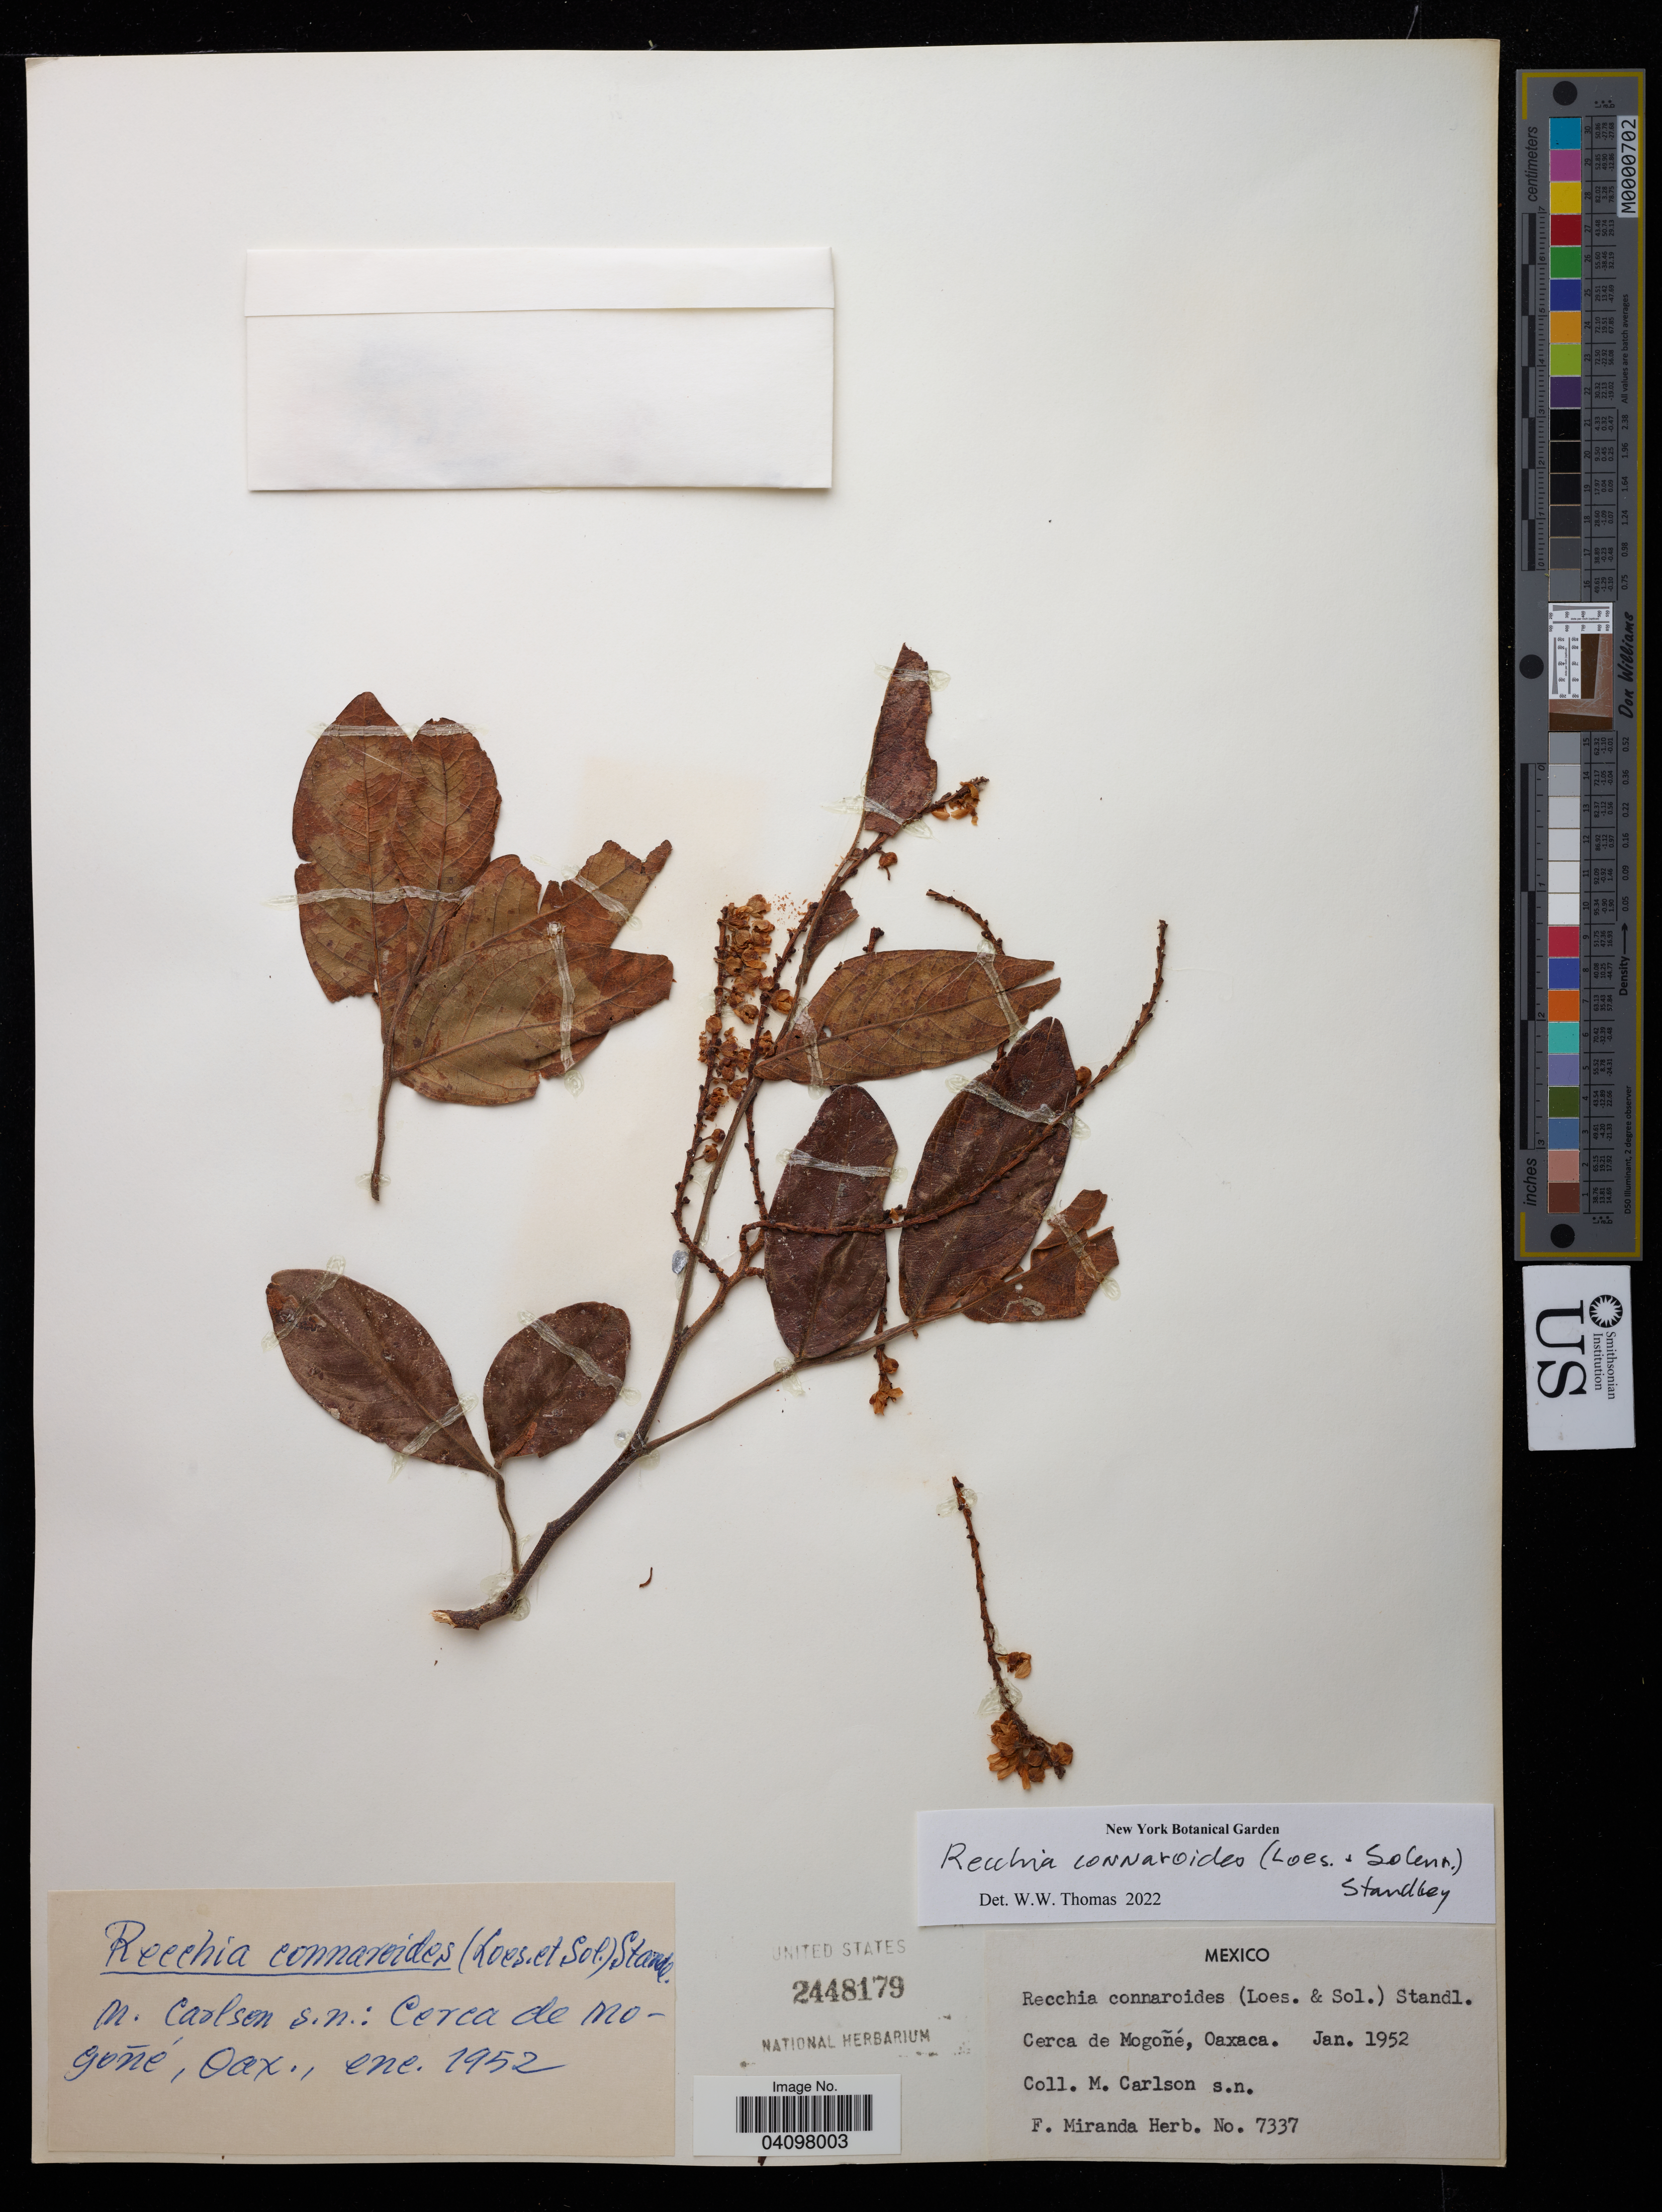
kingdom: Plantae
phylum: Tracheophyta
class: Magnoliopsida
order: Fabales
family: Surianaceae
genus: Recchia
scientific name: Recchia connaroides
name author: (Loes. & Soler.) Standl.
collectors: M. Carlson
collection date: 1952-01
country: Mexico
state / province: Oaxaca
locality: Cerca de Mogoñé.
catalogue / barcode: US 2448179